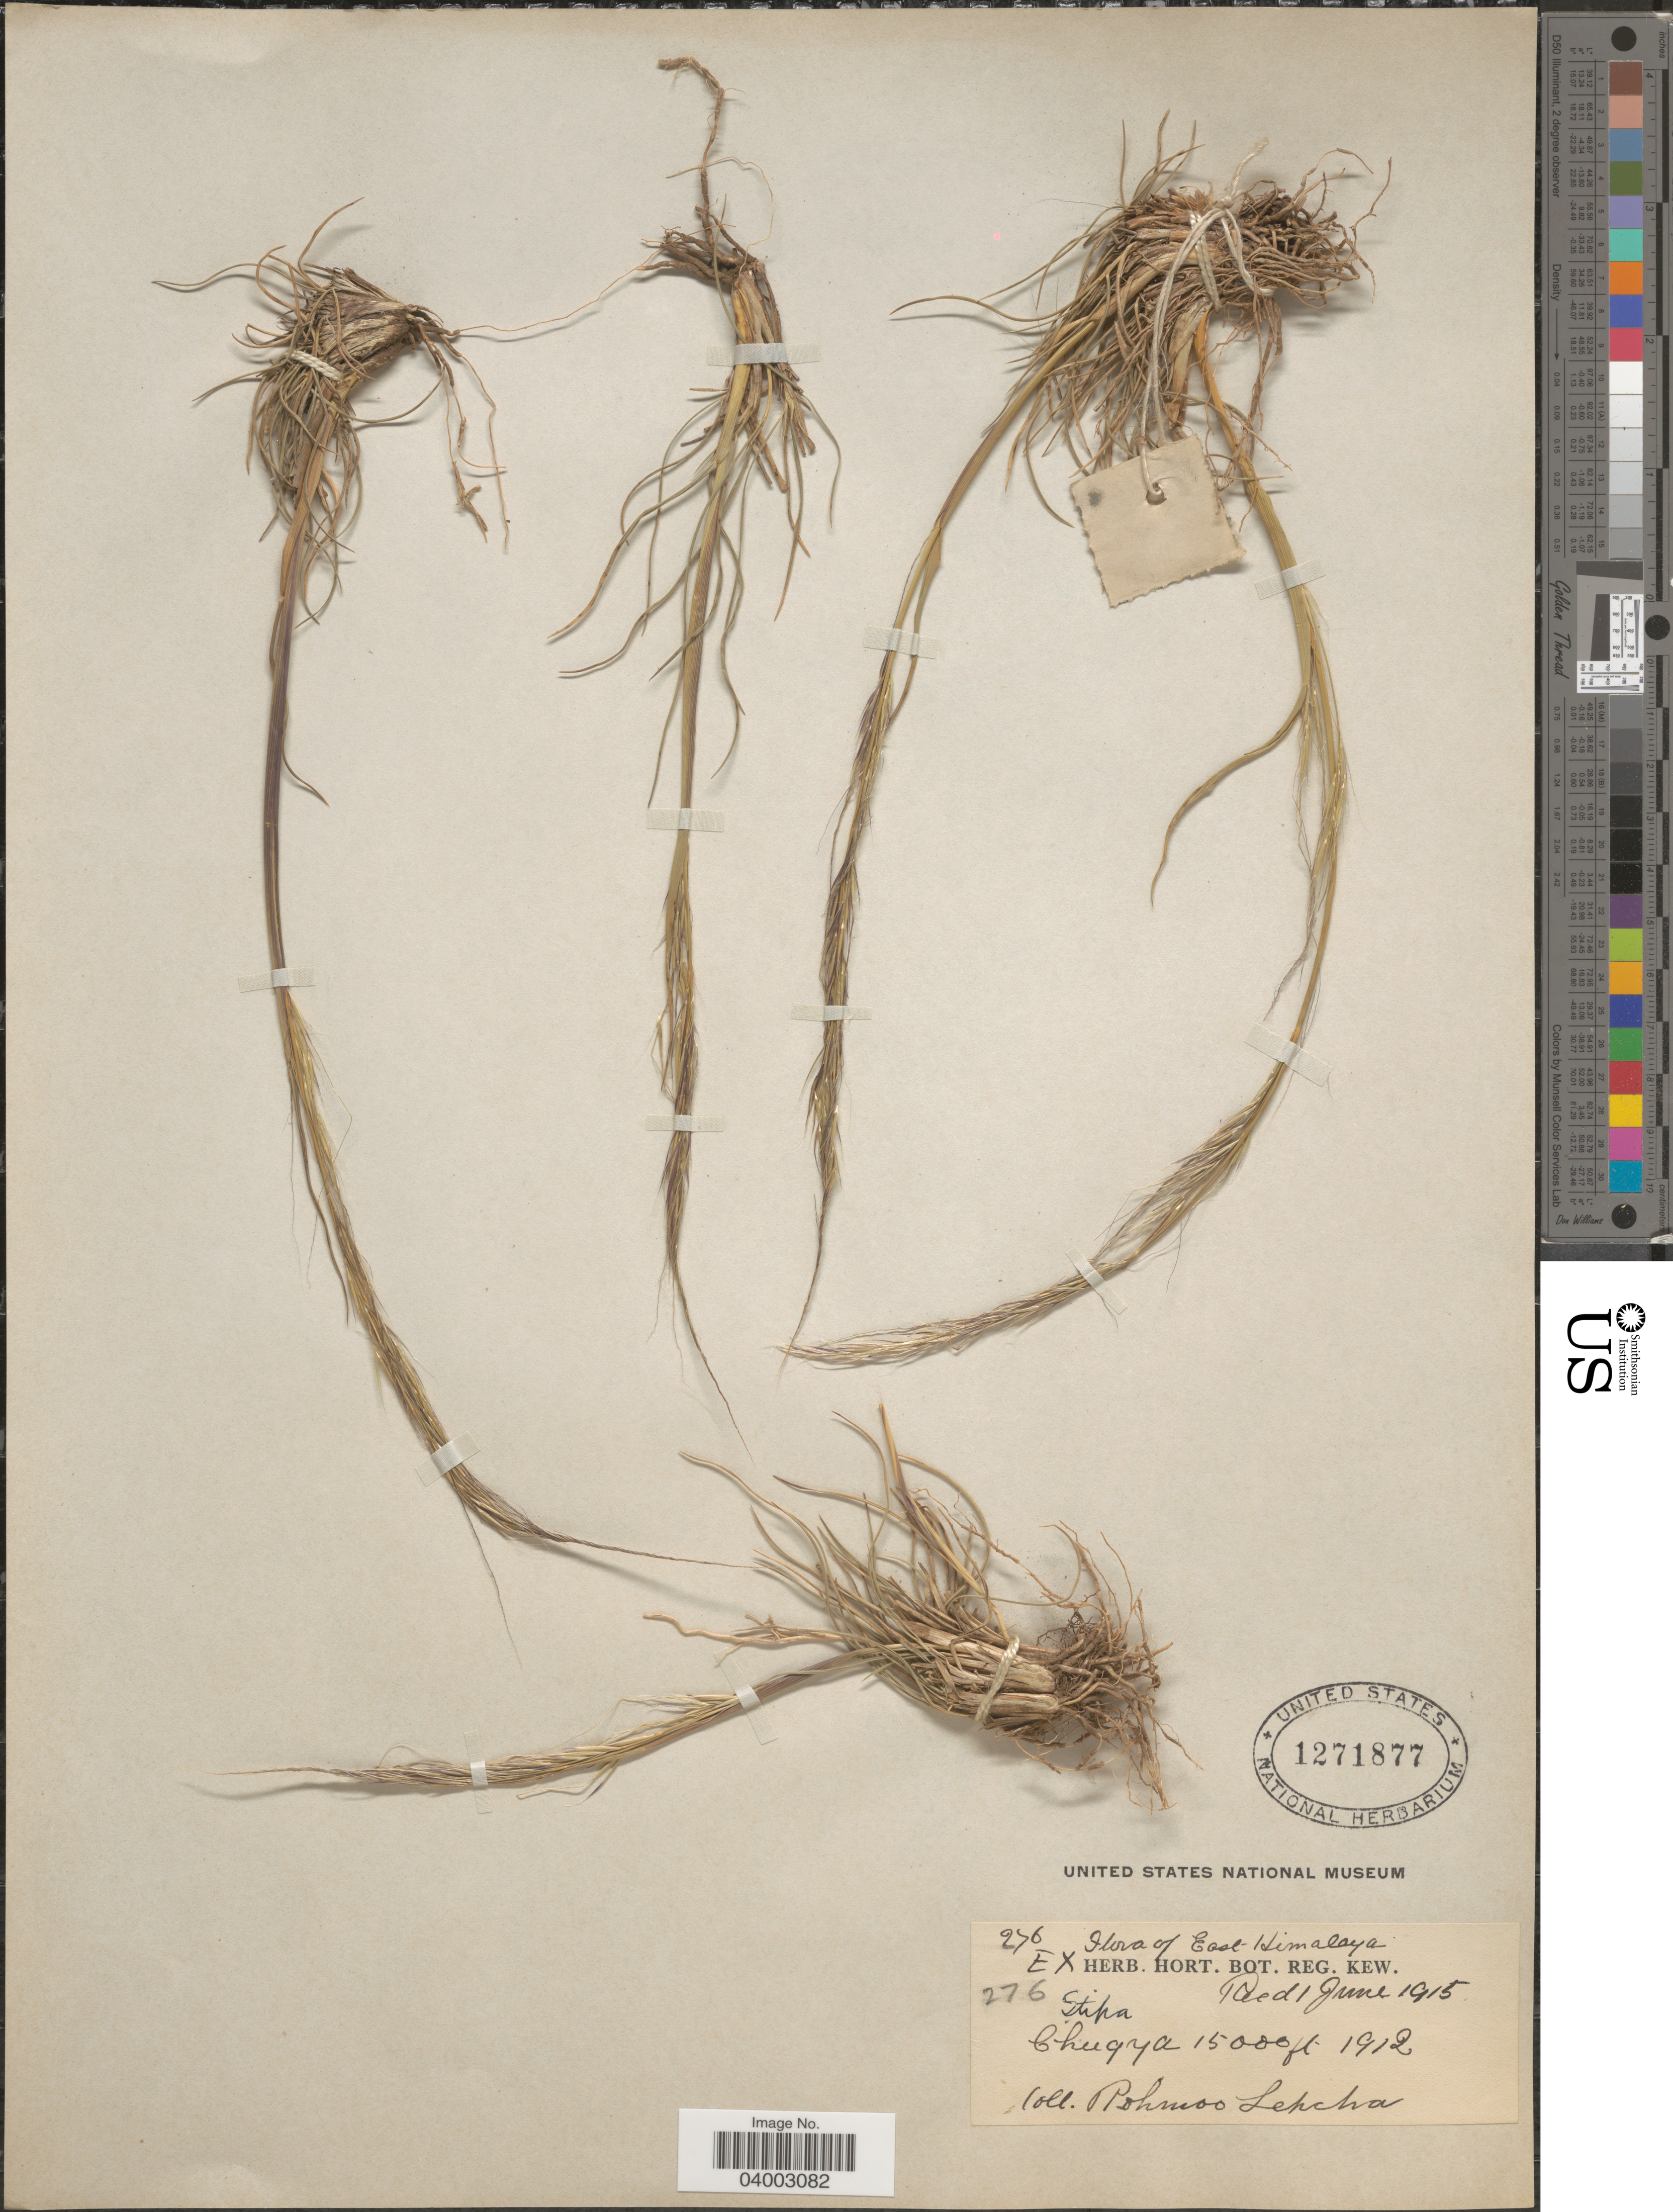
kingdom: Plantae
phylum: Tracheophyta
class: Liliopsida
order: Poales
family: Poaceae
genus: Stipa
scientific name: Stipa sp.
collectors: L. Rohmoo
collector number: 276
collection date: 1912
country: China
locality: East Himalaya. Chugya.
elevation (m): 4572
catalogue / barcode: US 1271877